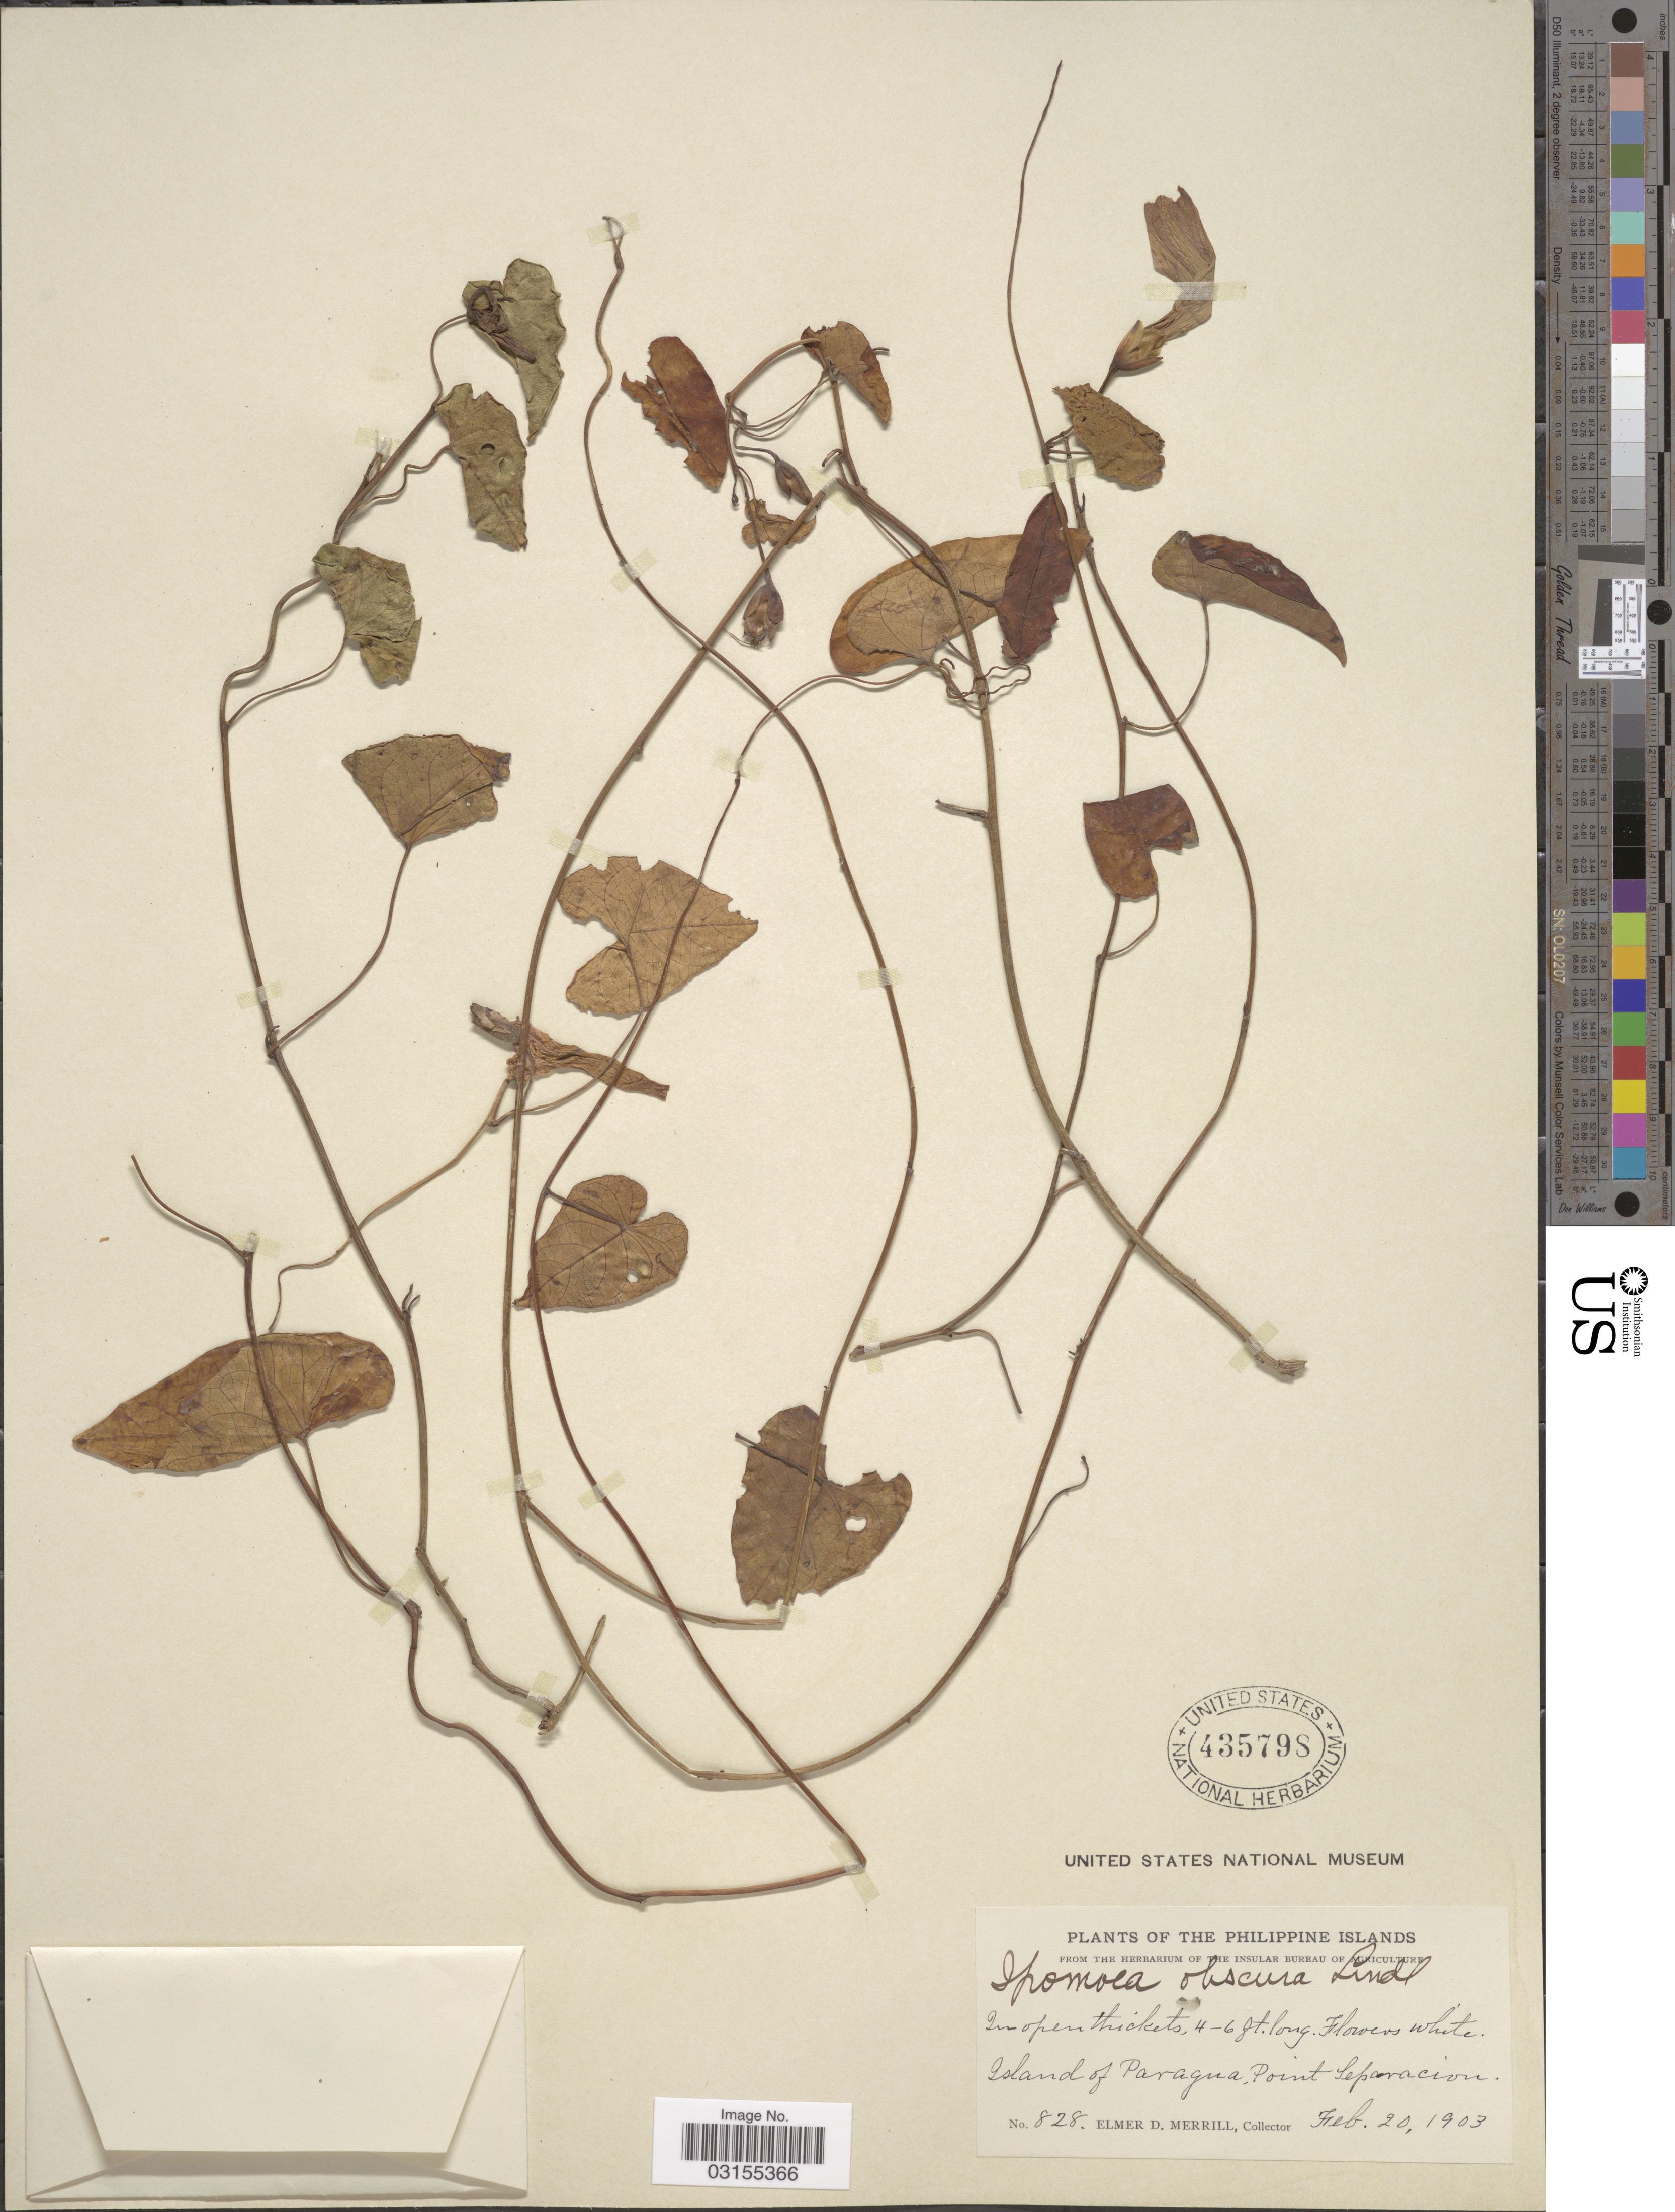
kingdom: Plantae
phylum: Tracheophyta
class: Magnoliopsida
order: Solanales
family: Convolvulaceae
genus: Ipomoea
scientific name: Ipomoea littoralis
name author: Blume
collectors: E. D. Merrill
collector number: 828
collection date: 1903-02-20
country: Philippines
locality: The Philippine Islands. Island of Paragua, Point Separcion.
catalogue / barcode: US 435798